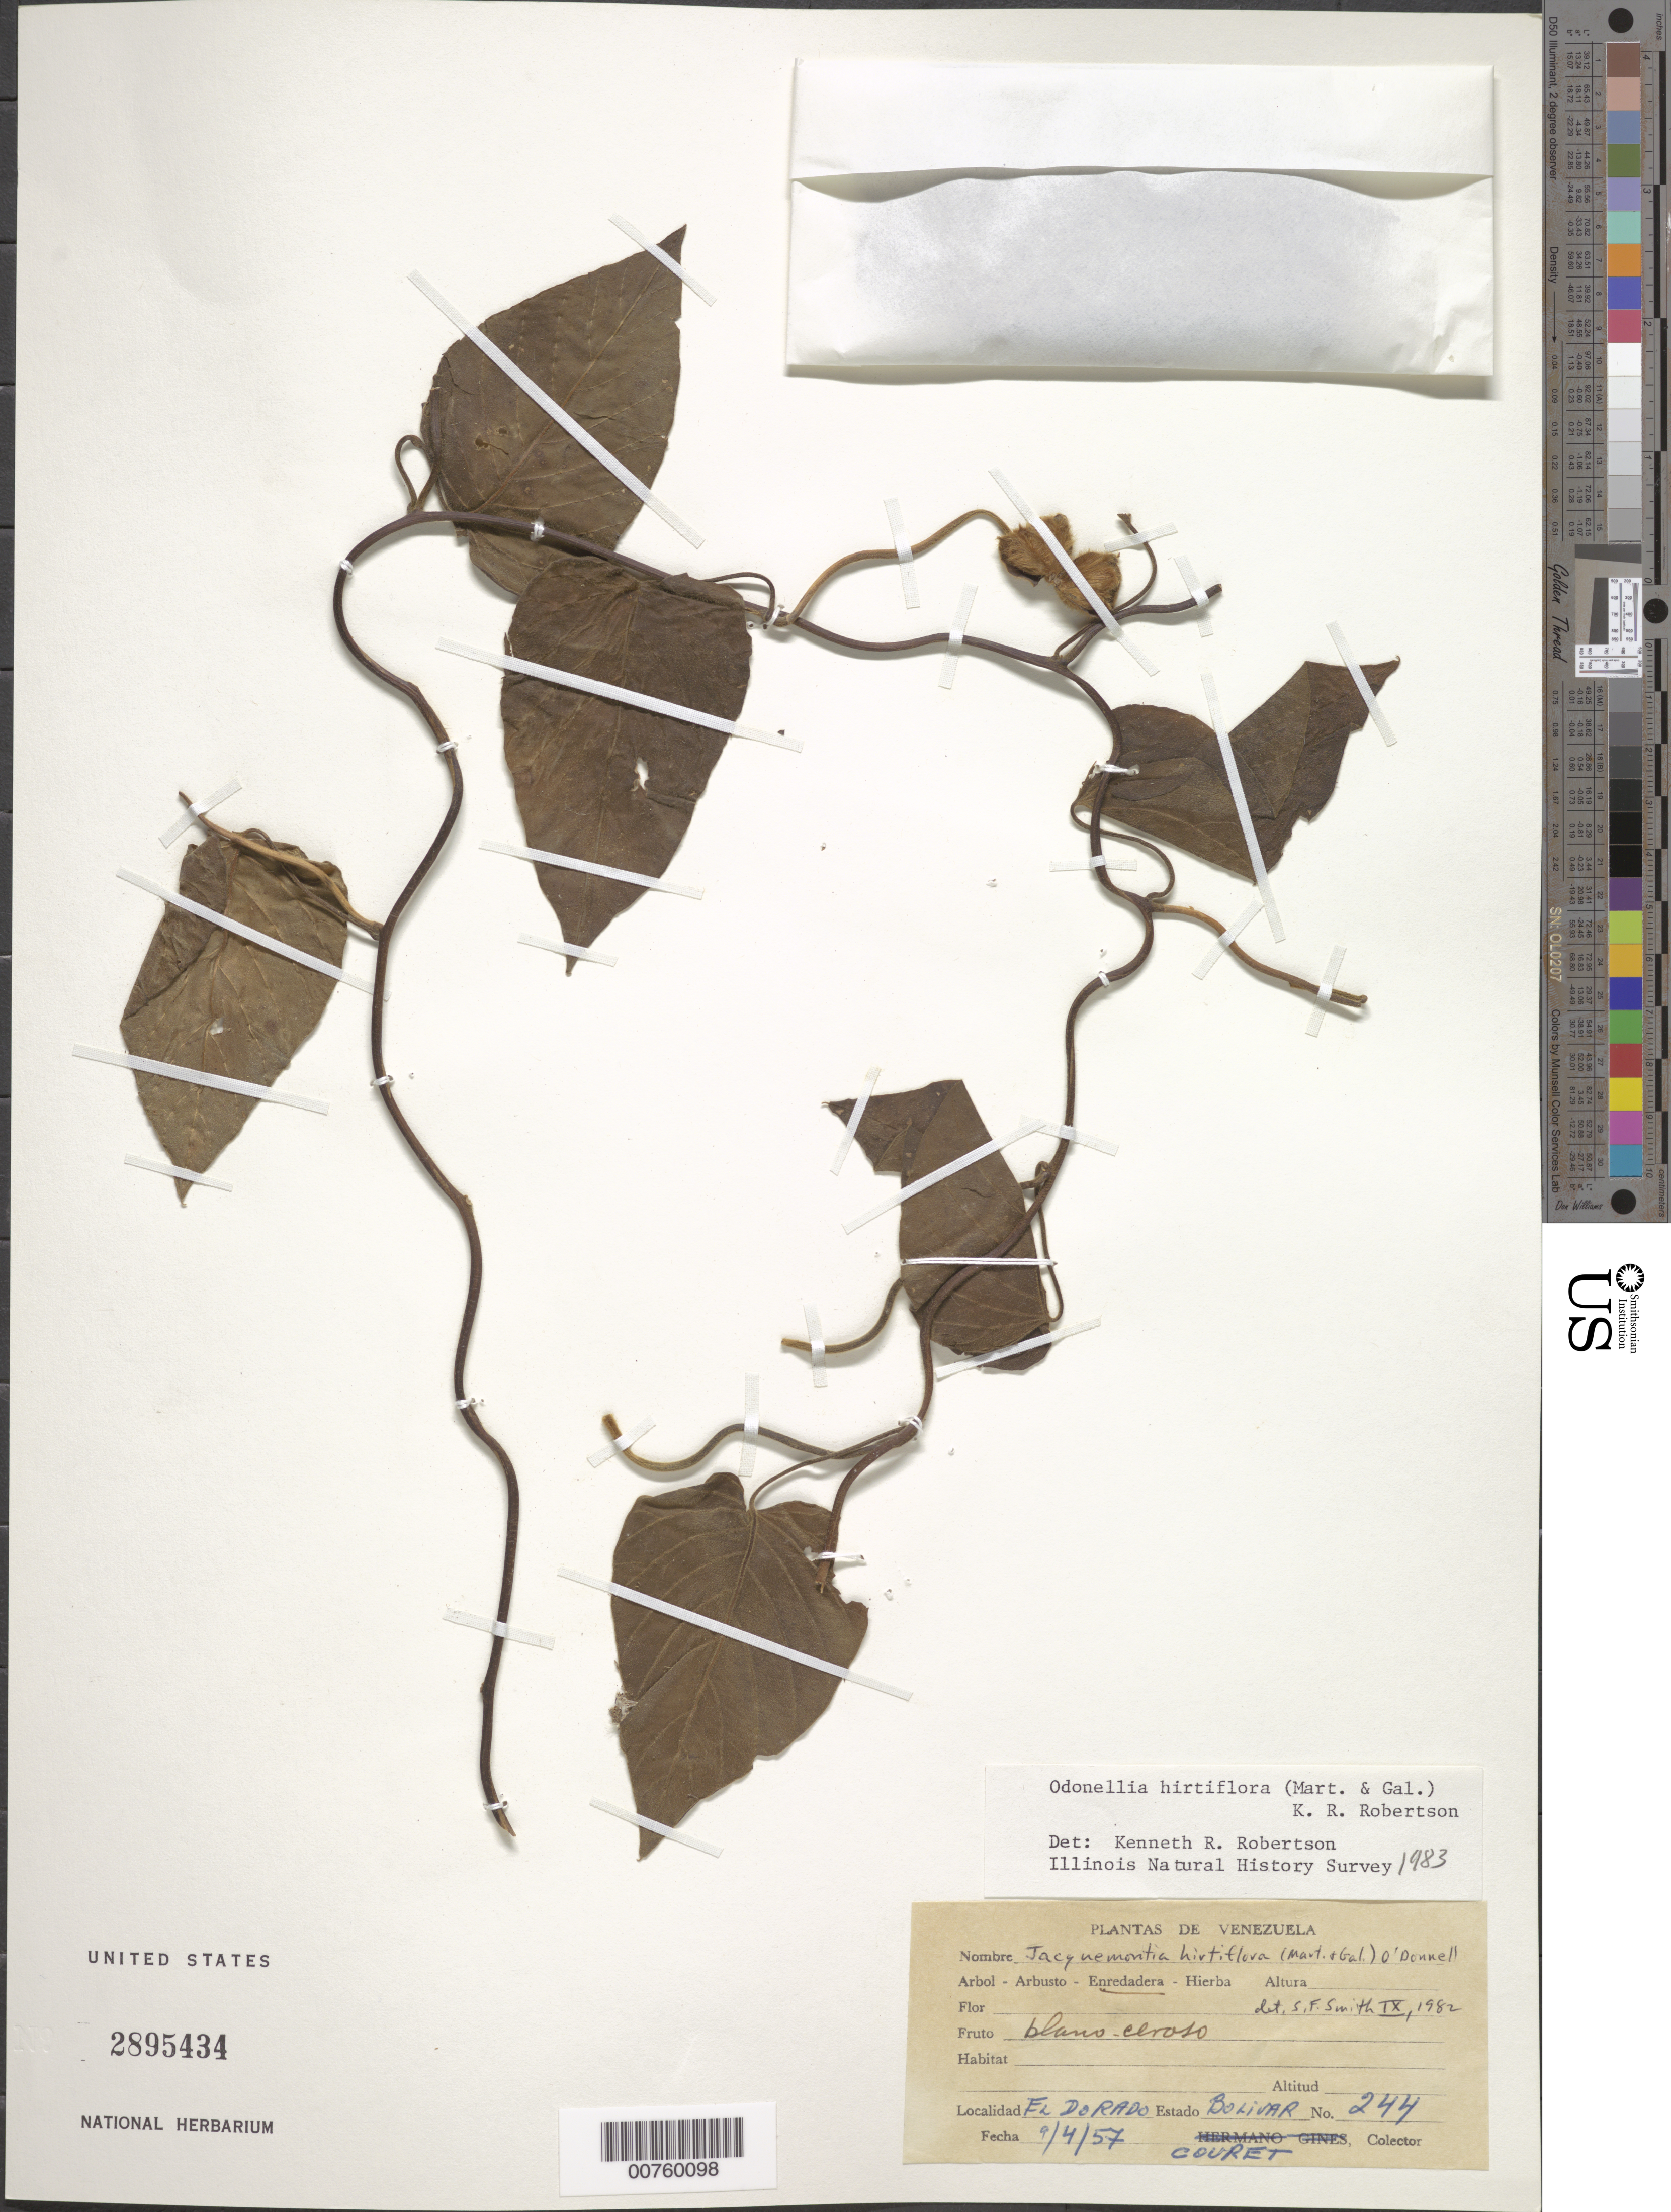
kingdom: Plantae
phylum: Tracheophyta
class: Magnoliopsida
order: Solanales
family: Convolvulaceae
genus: Odonellia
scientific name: Odonellia hirtiflora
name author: (M. Martens & Galeotti) K.R. Robertson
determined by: Robertson, K. R.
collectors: -. Couret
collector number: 244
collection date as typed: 9-May-57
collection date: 1957-05-09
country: Venezuela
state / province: Bolívar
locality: El Dorado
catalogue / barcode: US 2895434